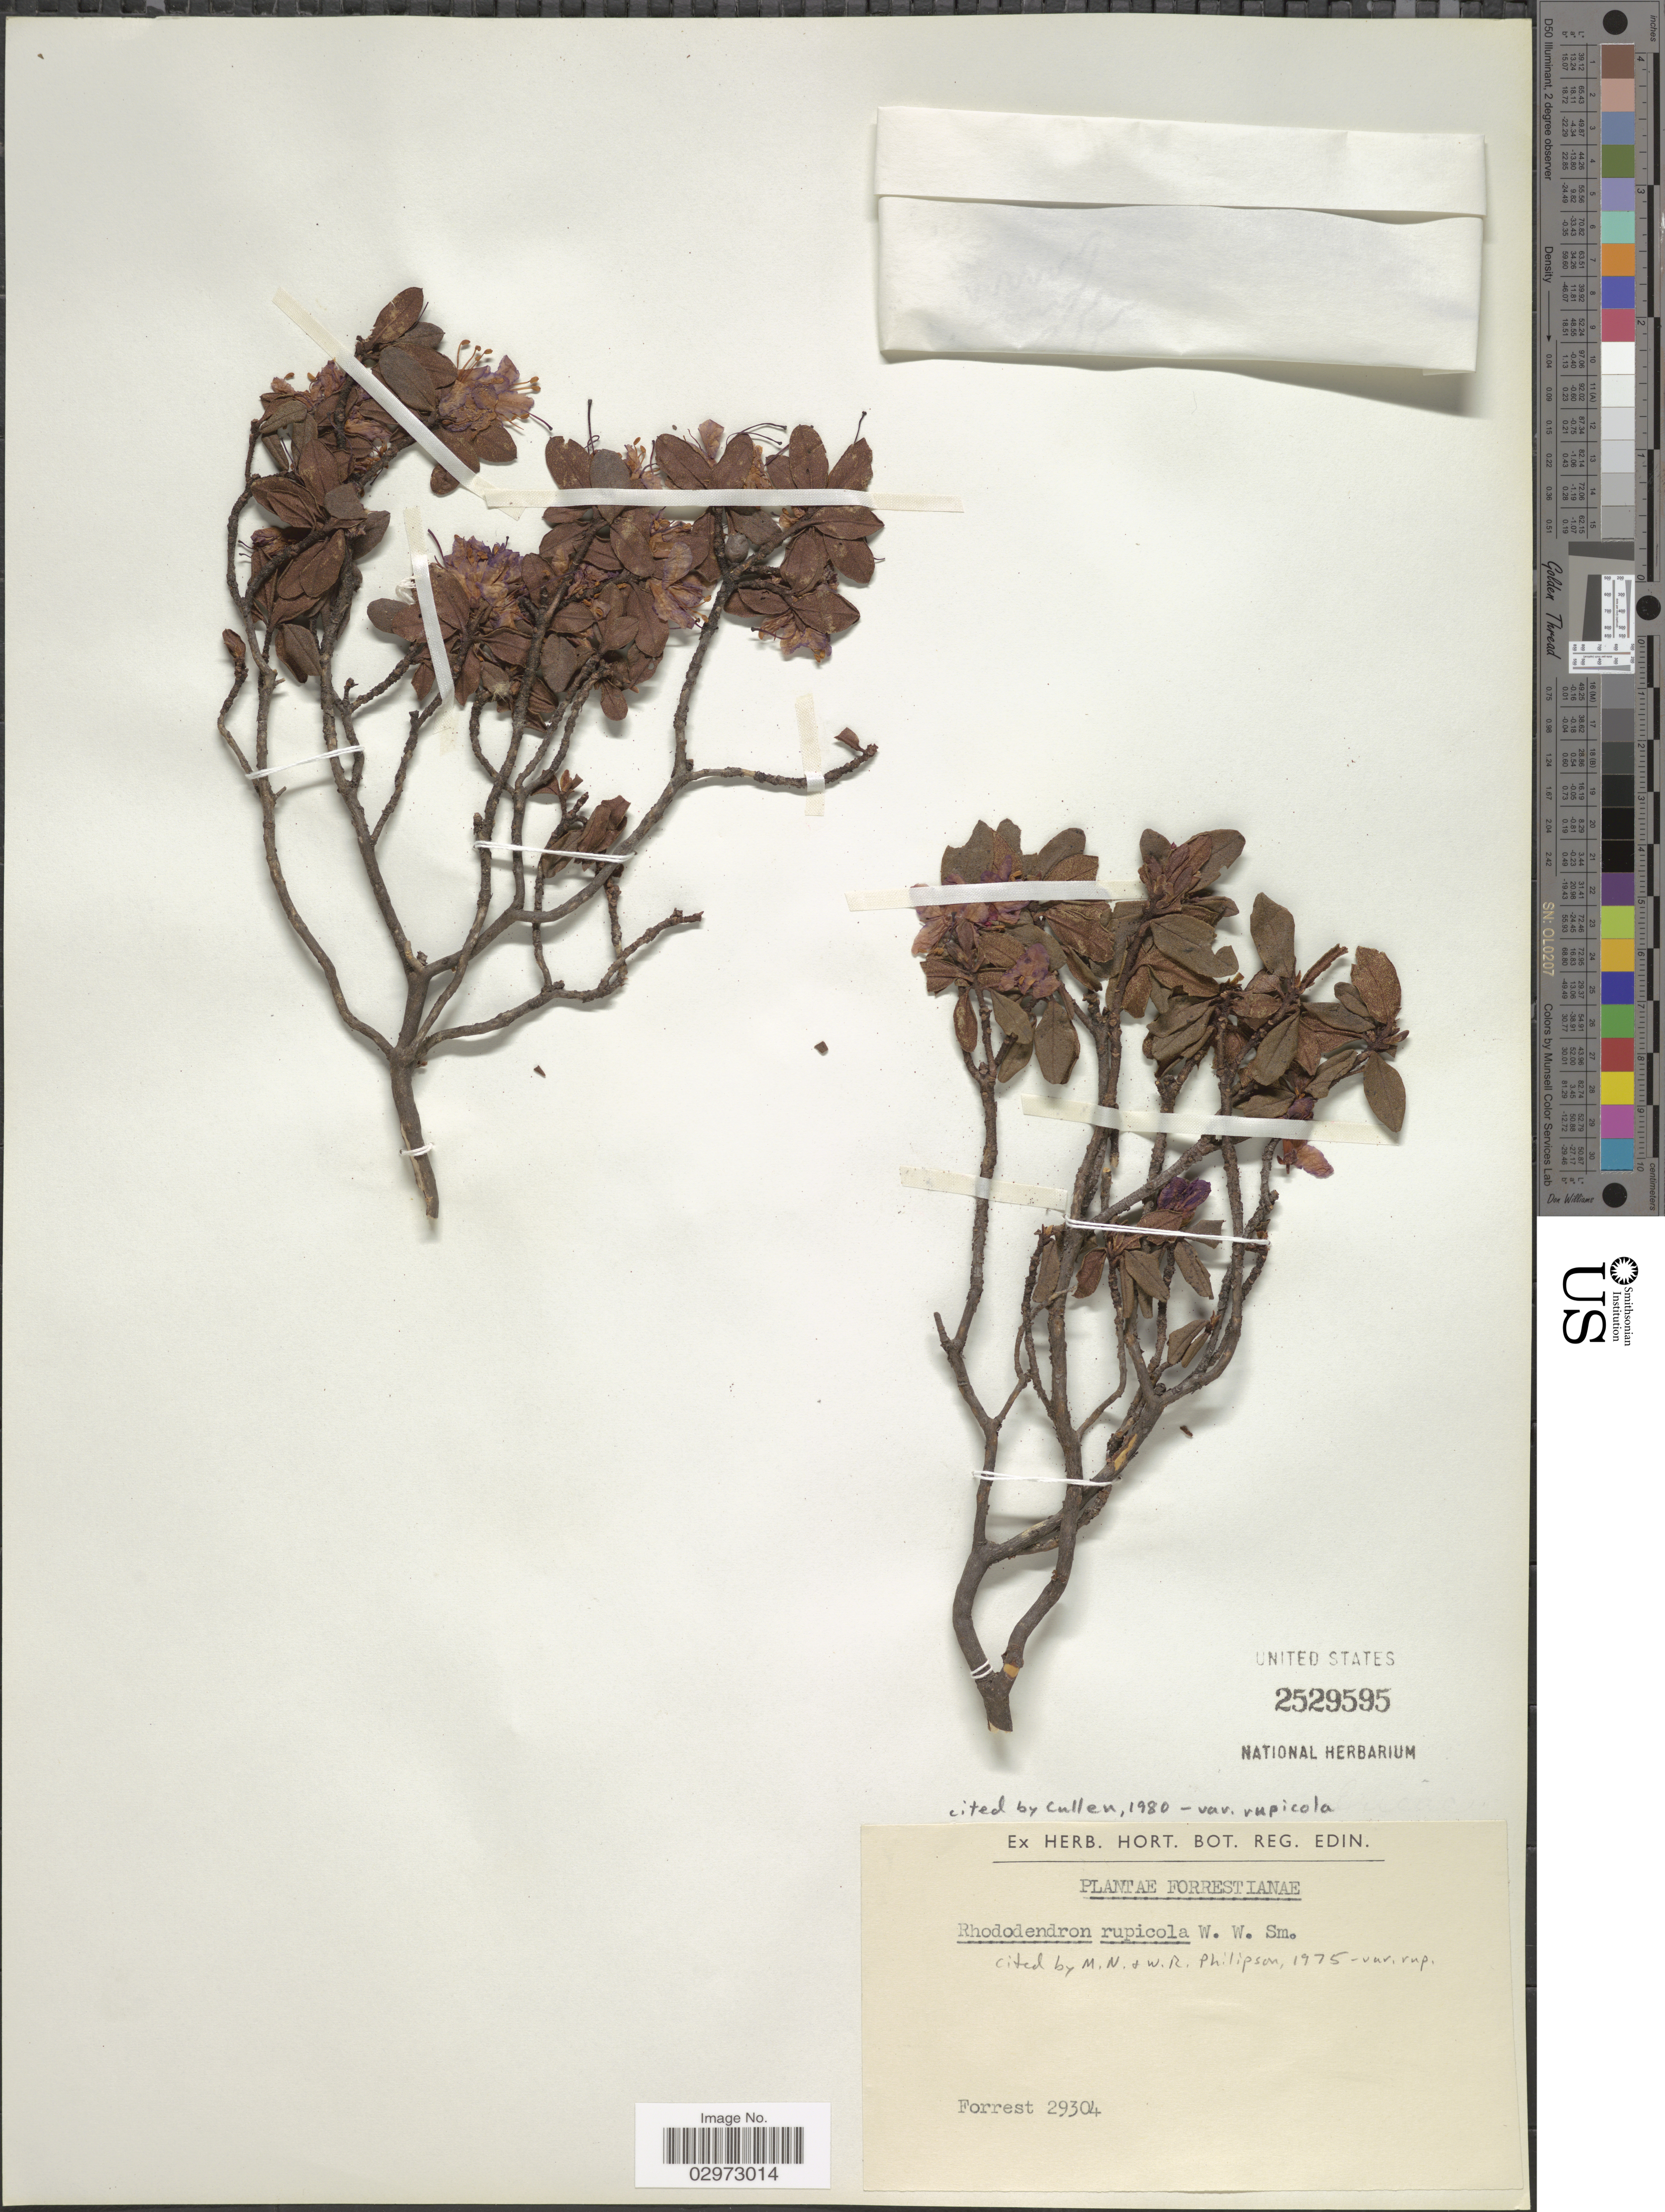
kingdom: Plantae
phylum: Tracheophyta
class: Magnoliopsida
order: Ericales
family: Ericaceae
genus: Rhododendron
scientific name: Rhododendron rupicola var. rupicola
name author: W.W. Sm.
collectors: -. Forrest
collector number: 29304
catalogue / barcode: US 2529595